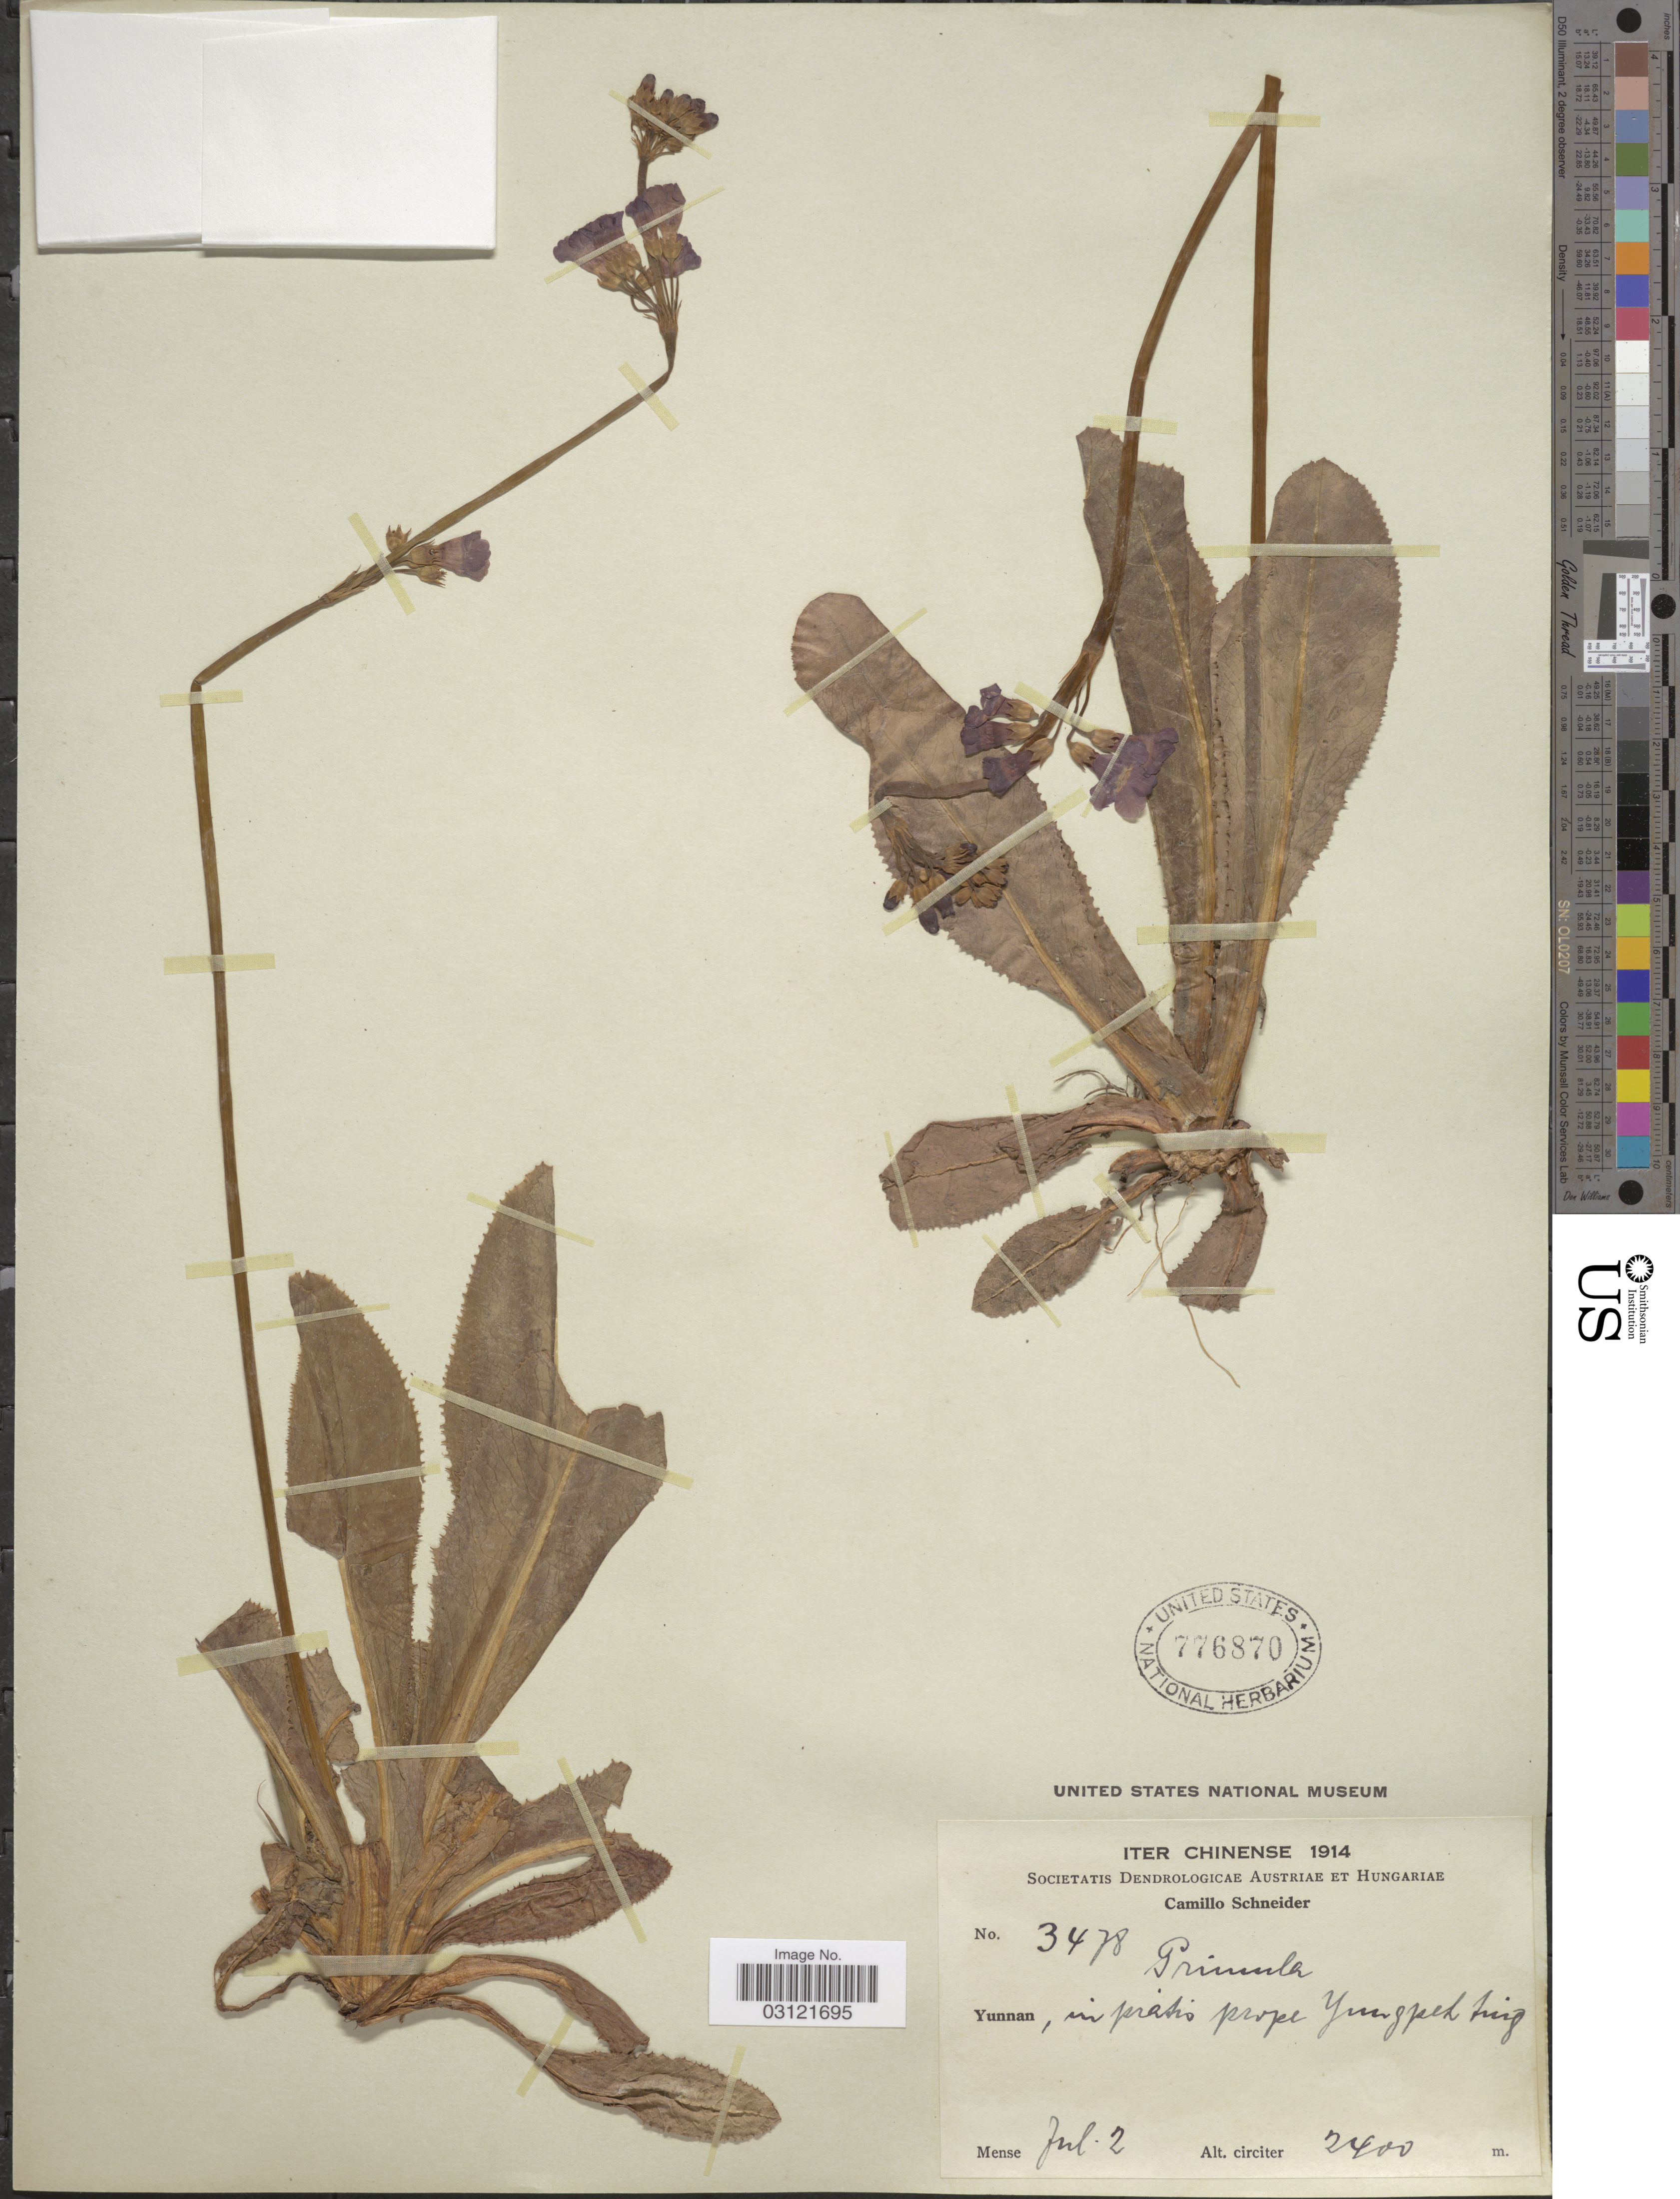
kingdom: Plantae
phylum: Tracheophyta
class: Magnoliopsida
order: Ericales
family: Primulaceae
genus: Primula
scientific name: Primula poissonii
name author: Franch.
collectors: C. K. Schneider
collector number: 3478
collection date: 1914-07-02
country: China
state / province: Yunnan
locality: In pratis prope Yungpeh [interpreted] sing [interpreted].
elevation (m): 2400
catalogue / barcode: US 776870